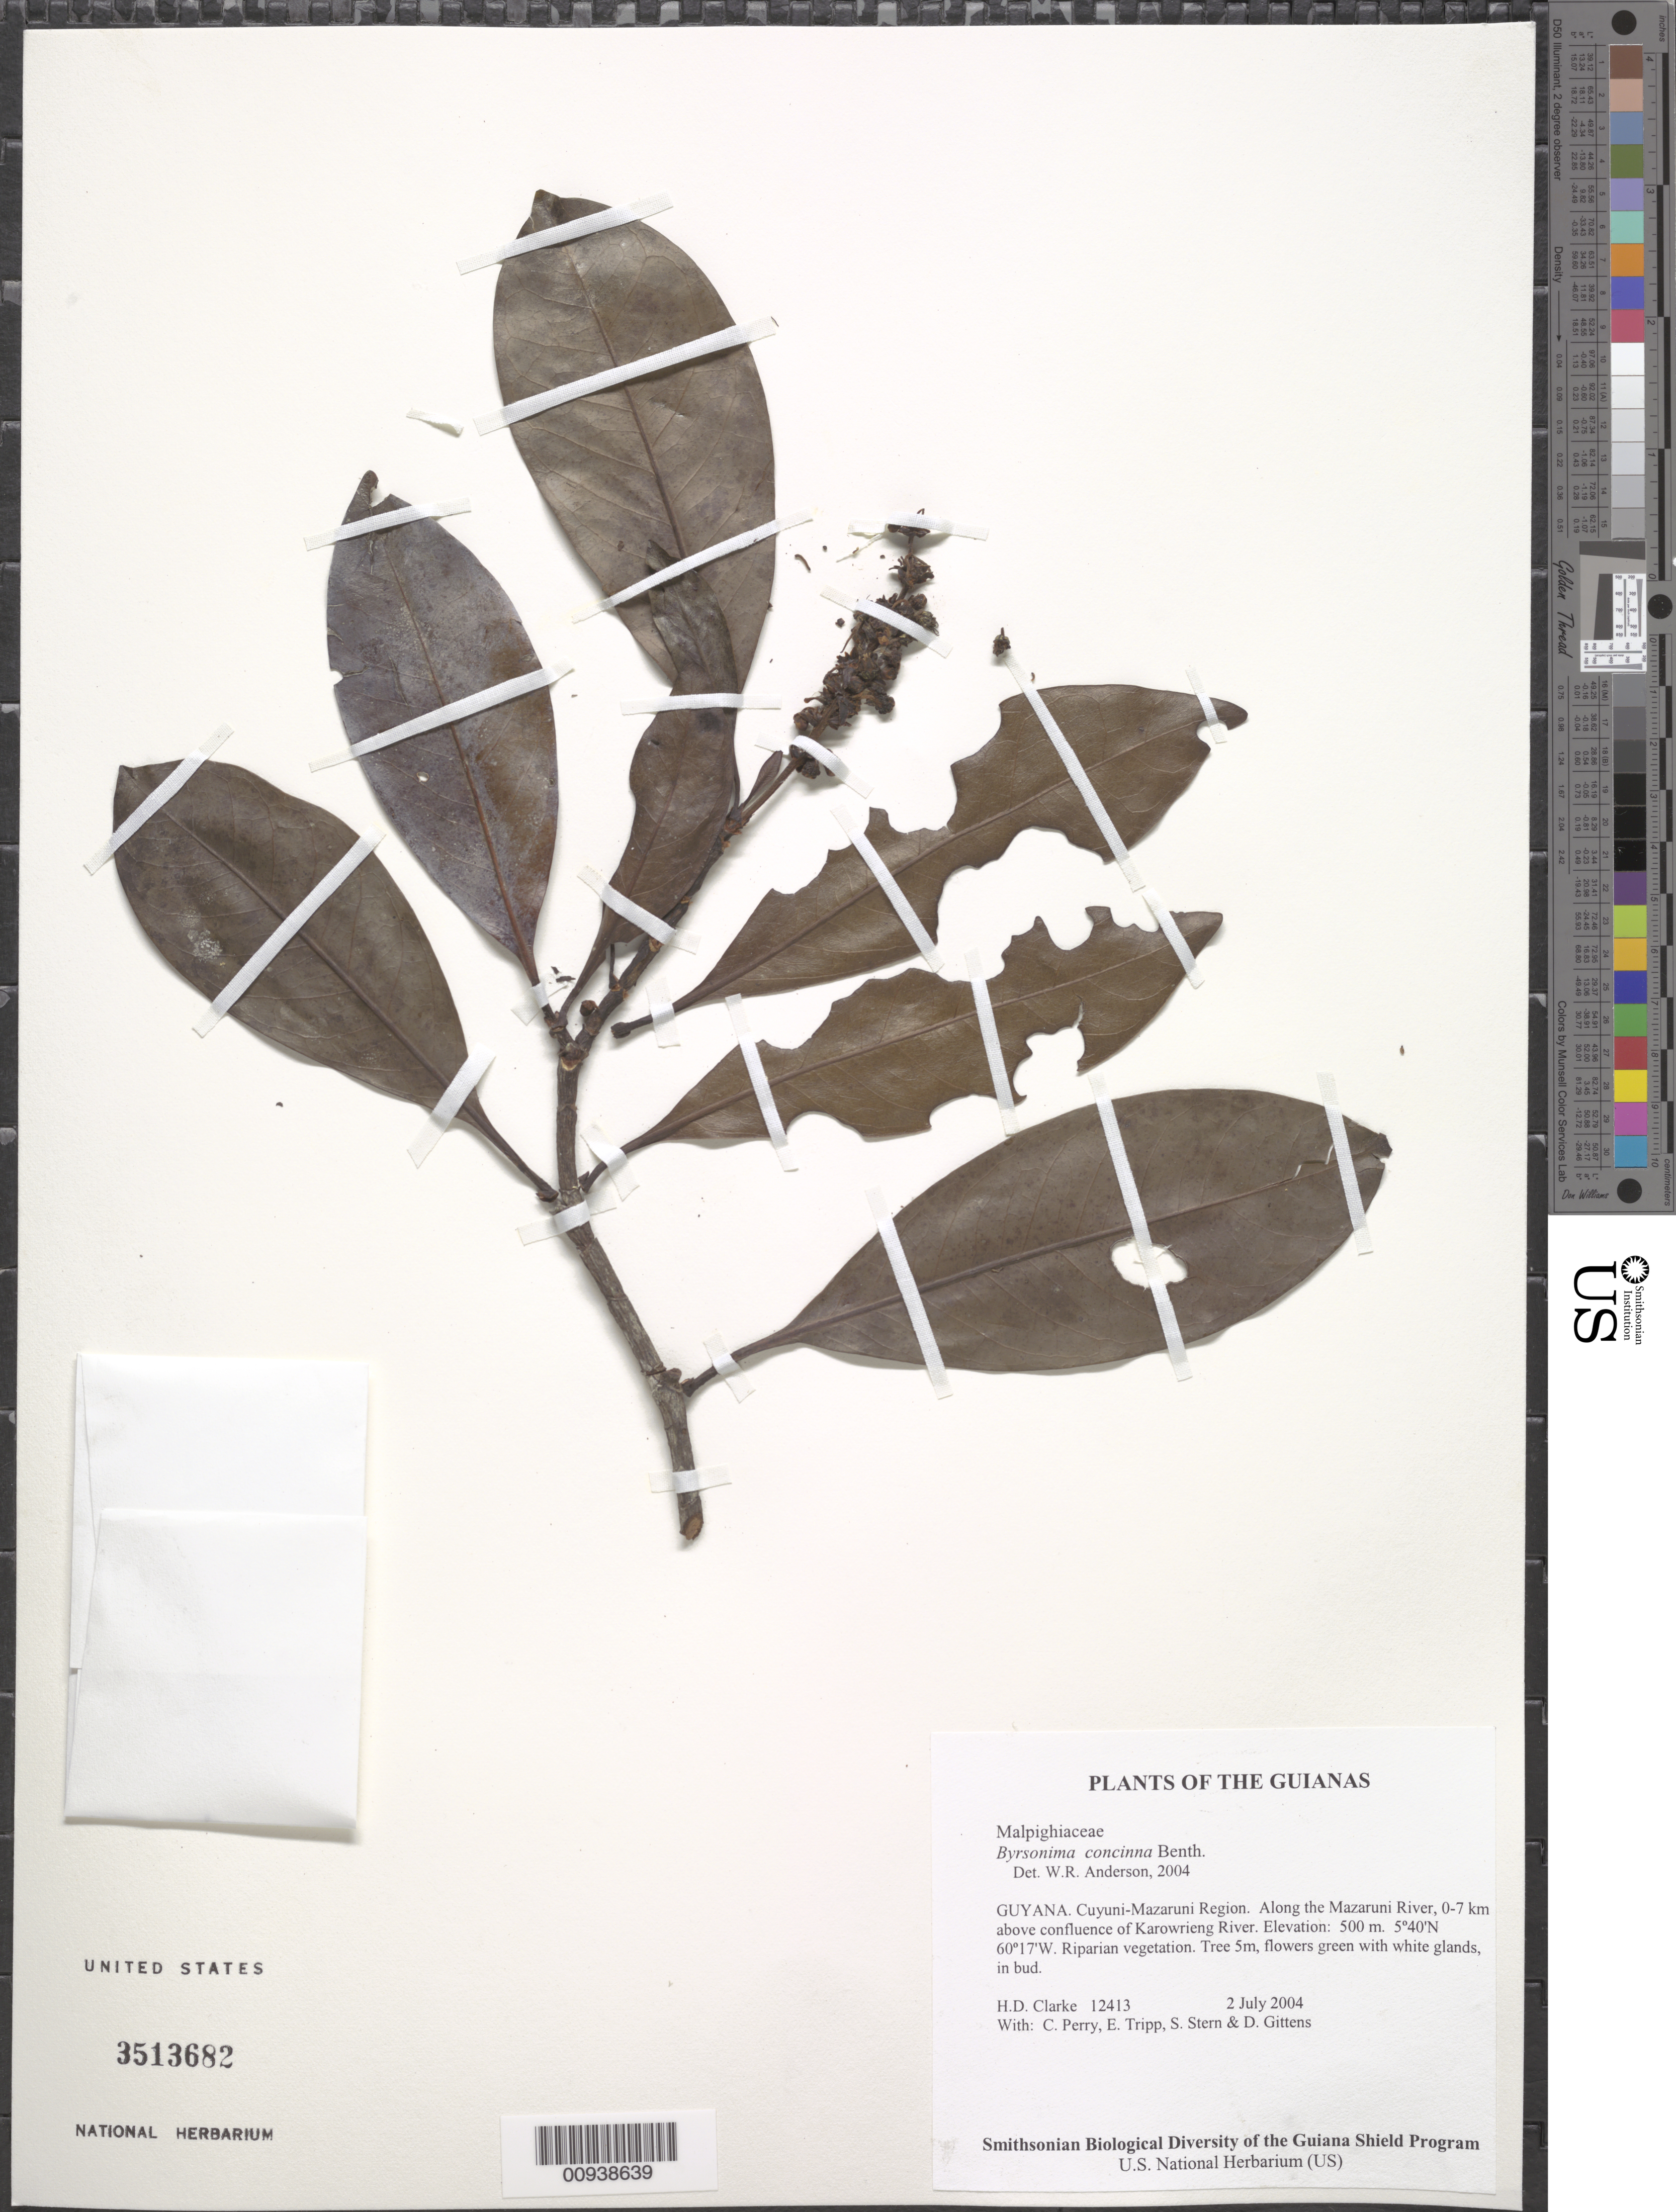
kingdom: Plantae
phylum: Tracheophyta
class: Magnoliopsida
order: Malpighiales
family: Malpighiaceae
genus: Byrsonima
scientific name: Byrsonima concinna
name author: Benth.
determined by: Anderson, W. R., (MICH), University of Michigan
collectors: H. D. Clarke, C. Perry, E. Tripp, S. R. Stern & D. Gittens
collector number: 12413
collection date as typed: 2 July 2004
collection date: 2004-07-02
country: Guyana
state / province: Cuyuni-Mazaruni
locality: Along the Mazaruni River, 0-7 km above confluence of Karowrieng River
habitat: Riparian vegetation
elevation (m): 500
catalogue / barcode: US 3513682